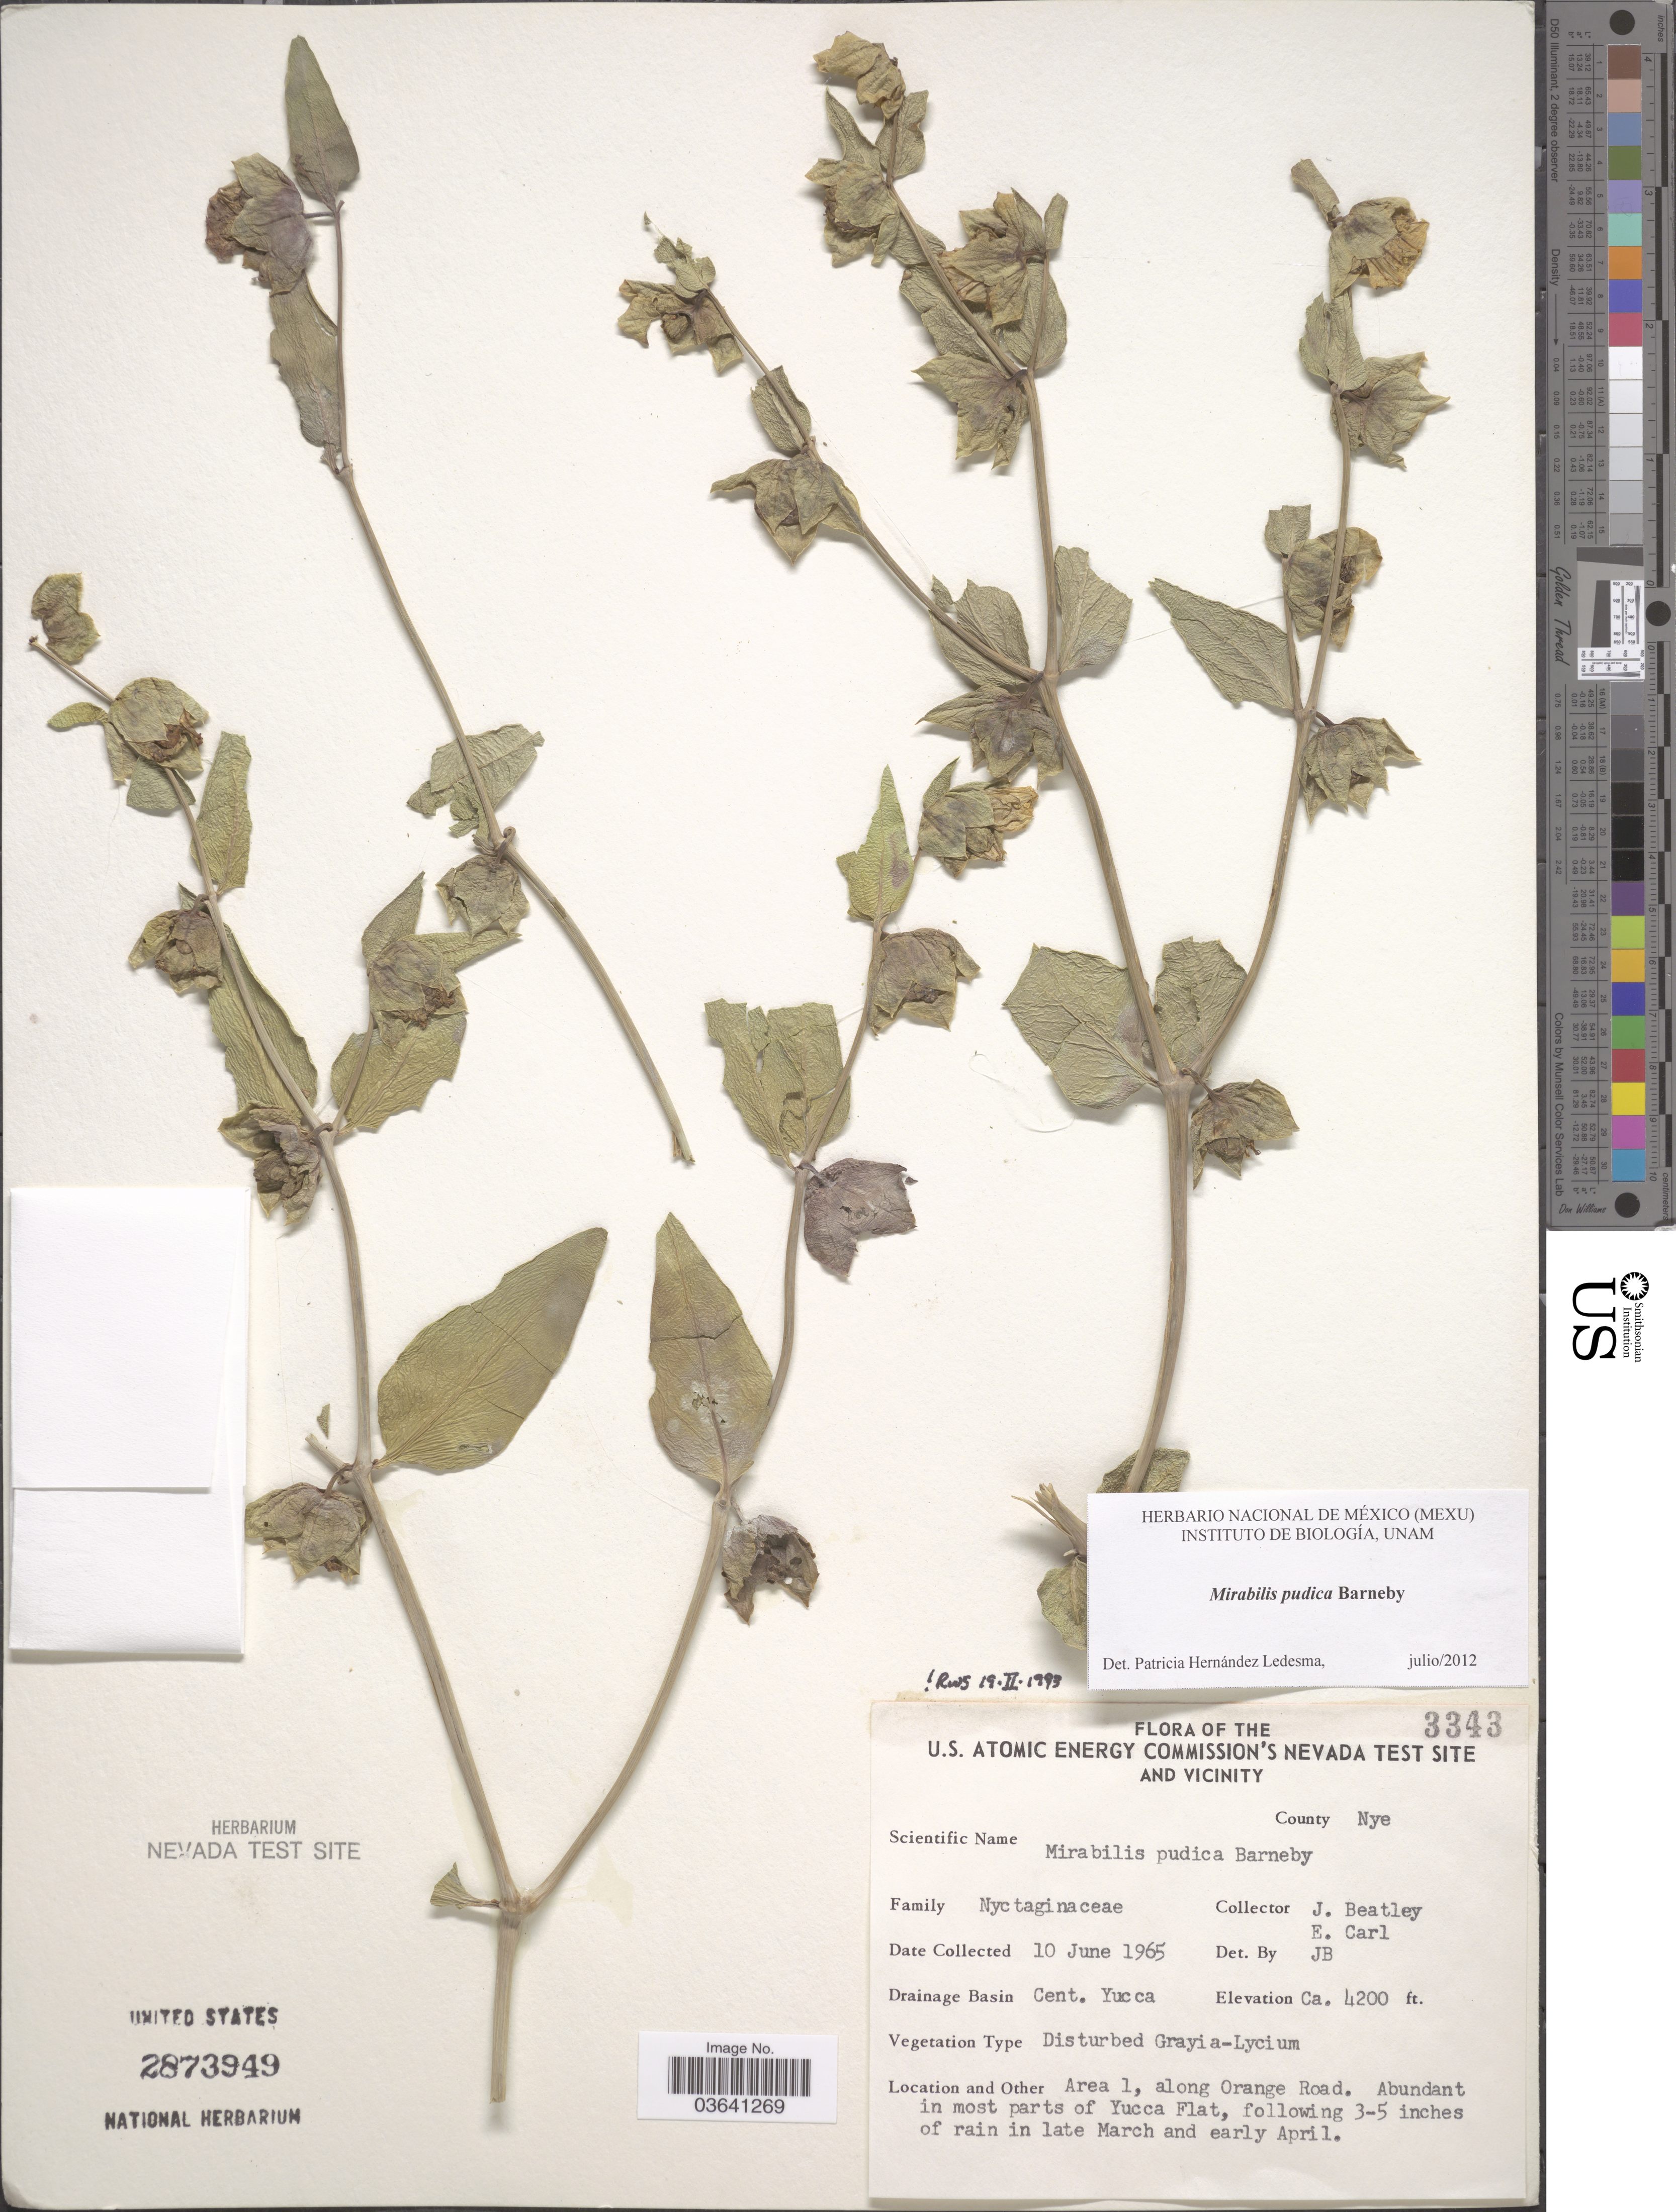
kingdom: Plantae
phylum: Tracheophyta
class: Magnoliopsida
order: Caryophyllales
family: Nyctaginaceae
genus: Mirabilis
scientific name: Mirabilis pudica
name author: Barneby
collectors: J. C. Beatley & E. Carl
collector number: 3343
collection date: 1965-06-10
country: United States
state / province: Nevada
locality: U.S. Atomic Energy Commission's Nevada Test Site and Vicinity. County Nye. Drainage Basin Cent. Yucca. Area 1, along Orange Road. In most parts of Yucca Flat.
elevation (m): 1280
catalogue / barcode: US 2873949